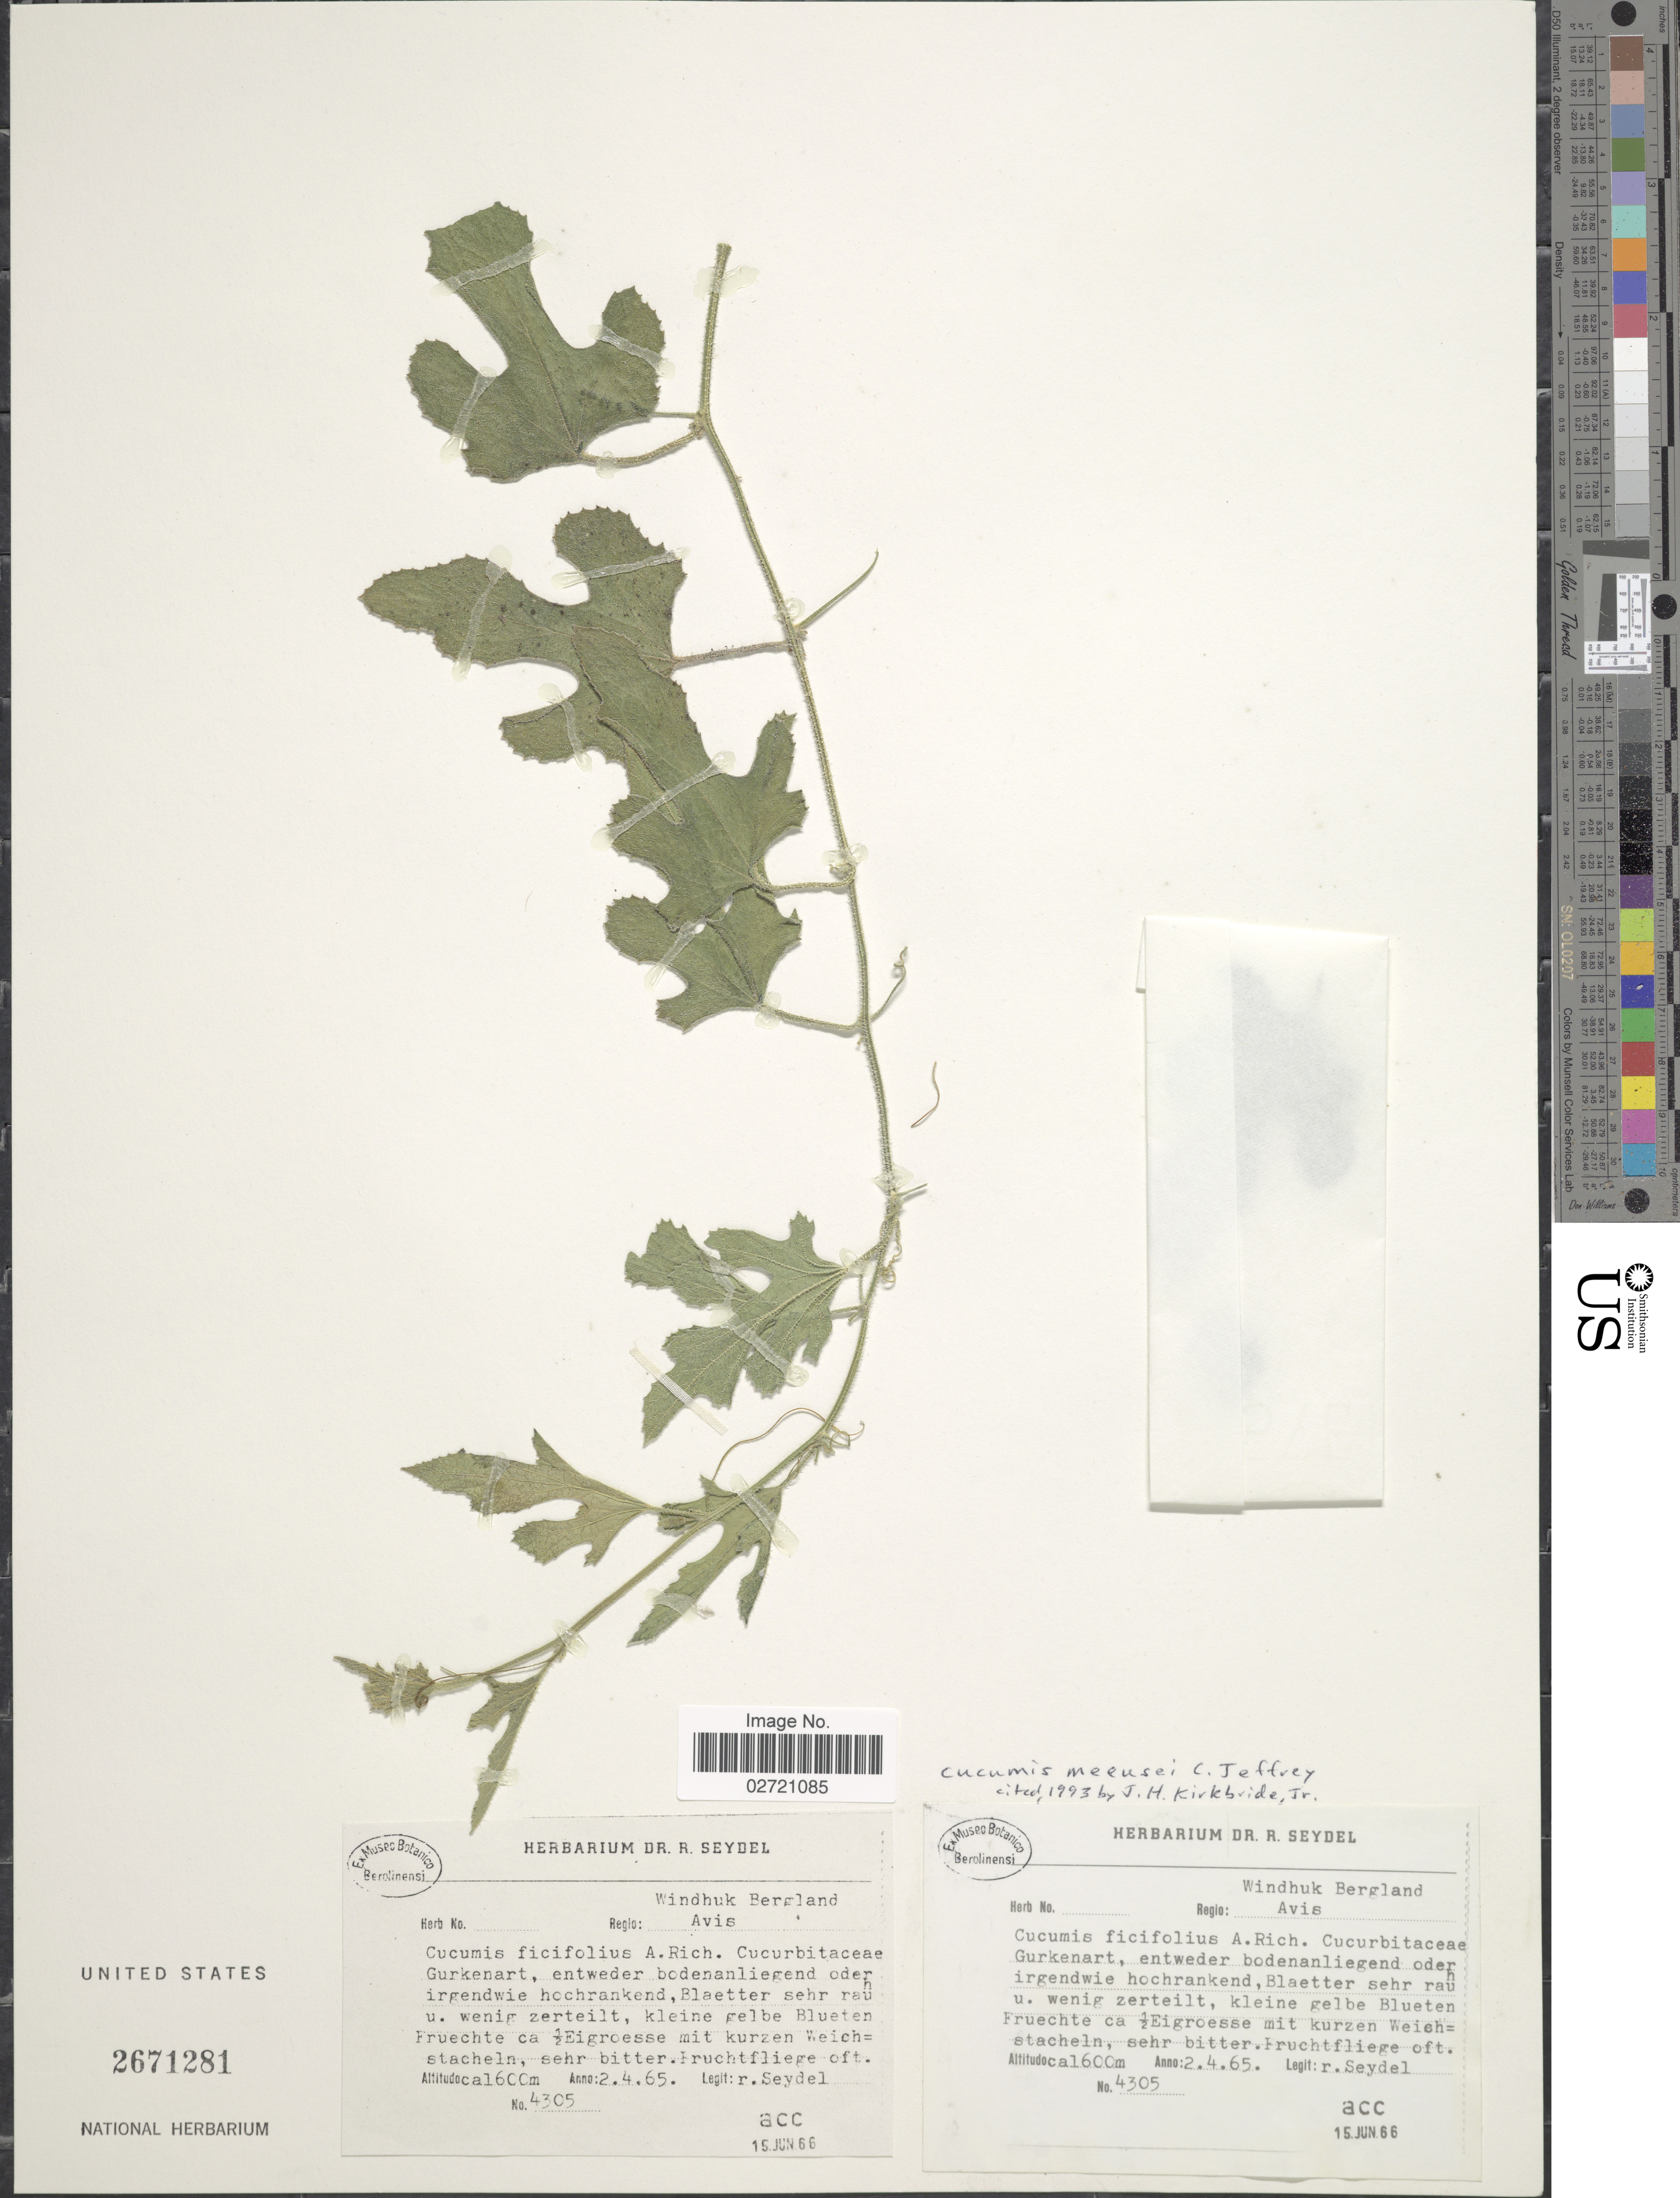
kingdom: Plantae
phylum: Tracheophyta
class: Magnoliopsida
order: Cucurbitales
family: Cucurbitaceae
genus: Cucumis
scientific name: Cucumis meeusei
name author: C. Jeffrey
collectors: R. Seydel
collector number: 4305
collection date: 1965-04-02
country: Namibia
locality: Windhuk Bergland, Regio Avis.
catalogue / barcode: US 2671281